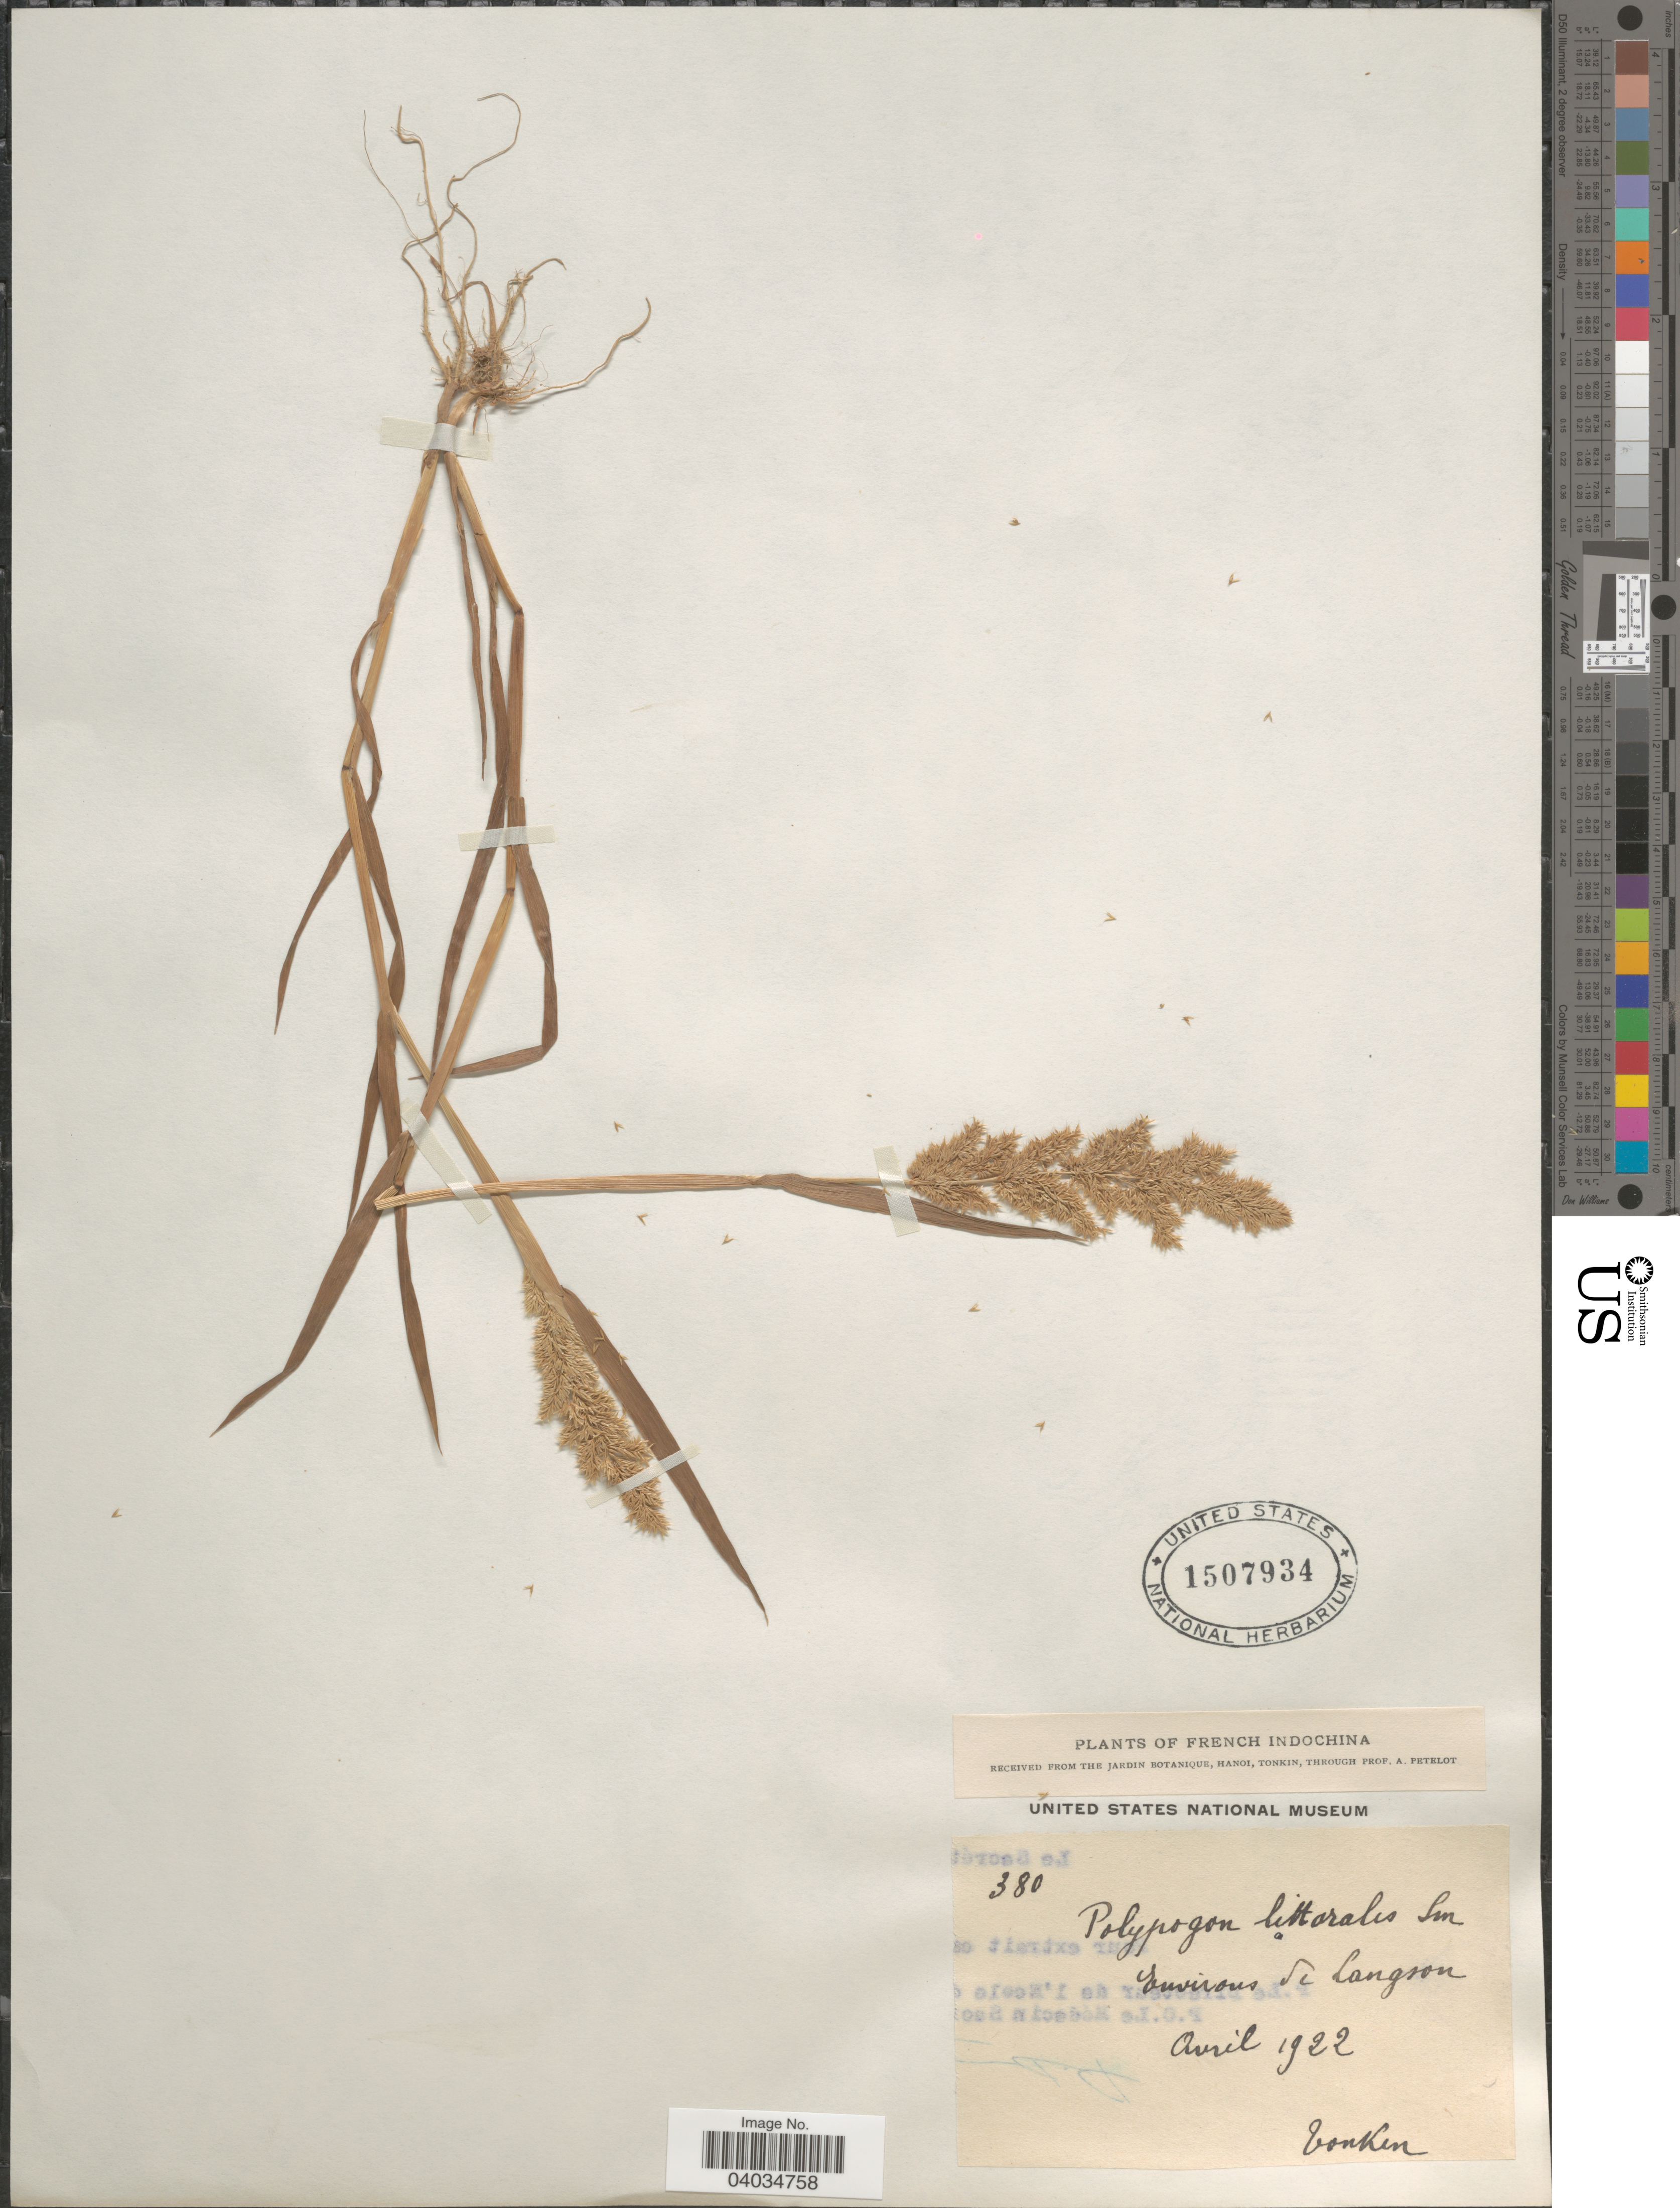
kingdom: Plantae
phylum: Tracheophyta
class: Liliopsida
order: Poales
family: Poaceae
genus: Polypogon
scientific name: Polypogon sp.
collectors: P. A. Pételot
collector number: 380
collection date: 1922-04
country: Vietnam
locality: French Indochina. Environs de Langson.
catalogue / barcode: US 1507934